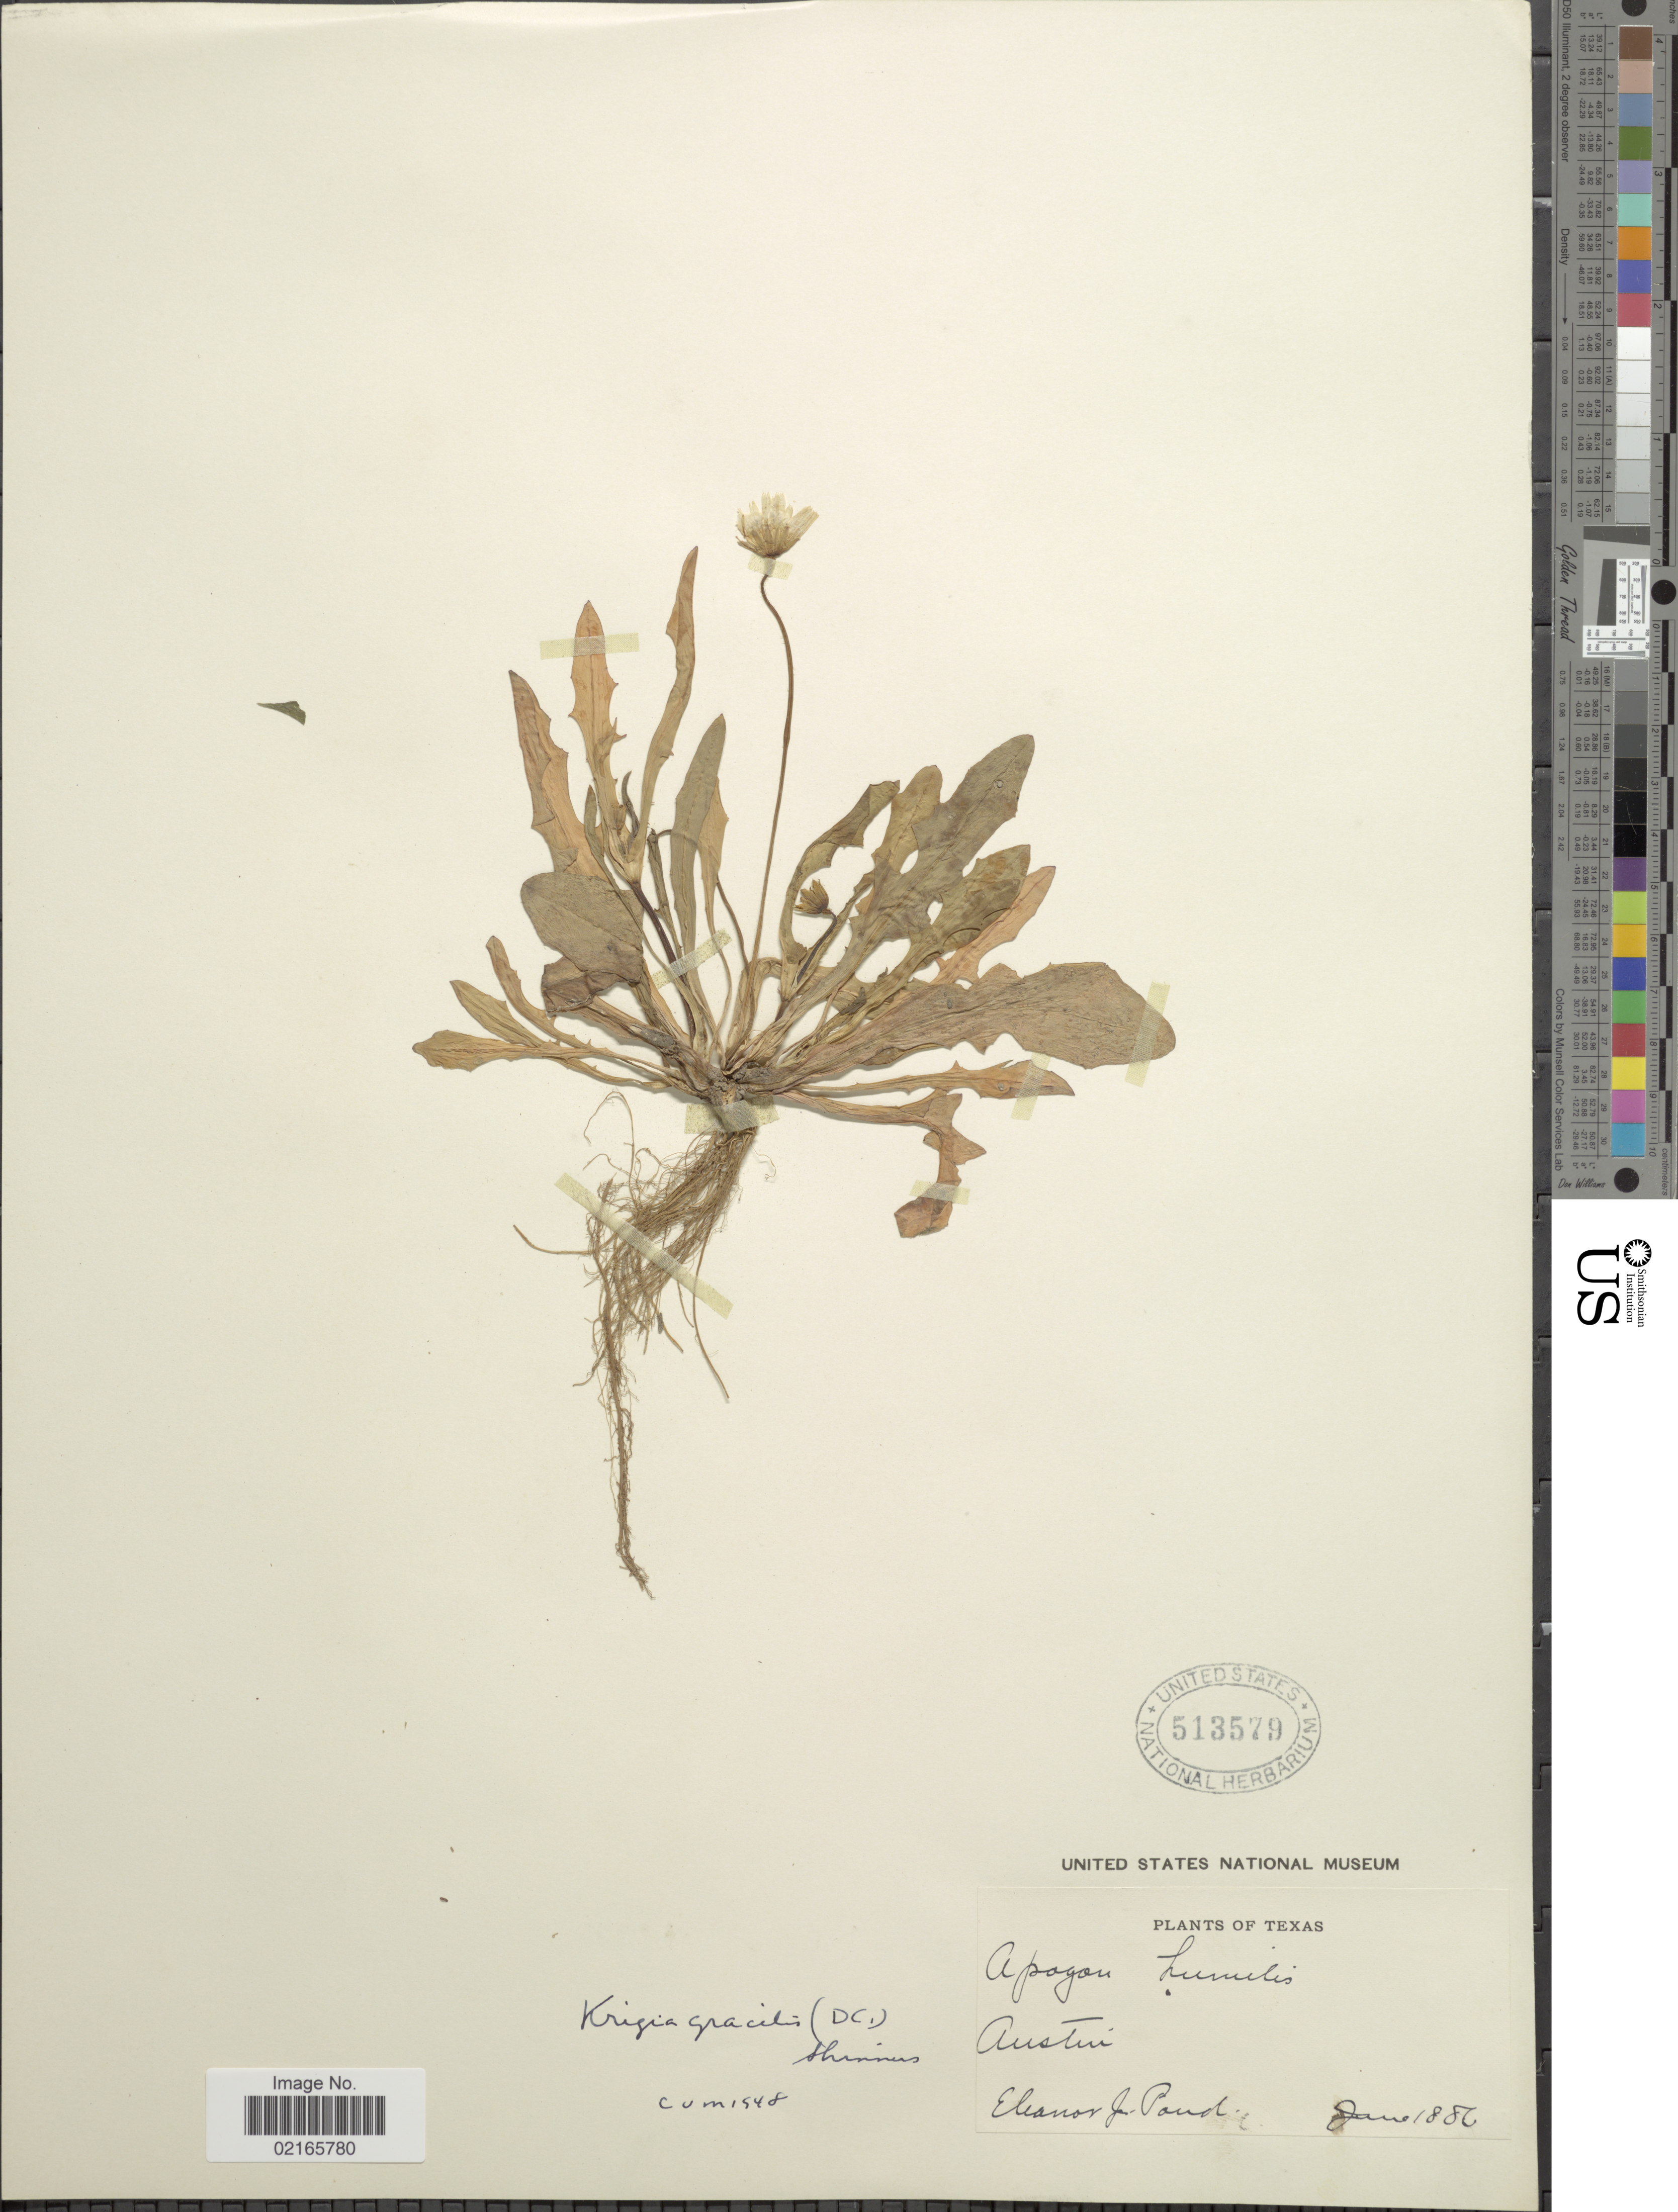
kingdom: Plantae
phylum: Tracheophyta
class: Magnoliopsida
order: Asterales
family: Asteraceae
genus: Krigia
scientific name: Krigia cespitosa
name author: (Raf.) K.L. Chambers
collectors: E. Pond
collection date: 1886-01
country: United States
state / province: Texas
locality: Austin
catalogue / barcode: US 513579